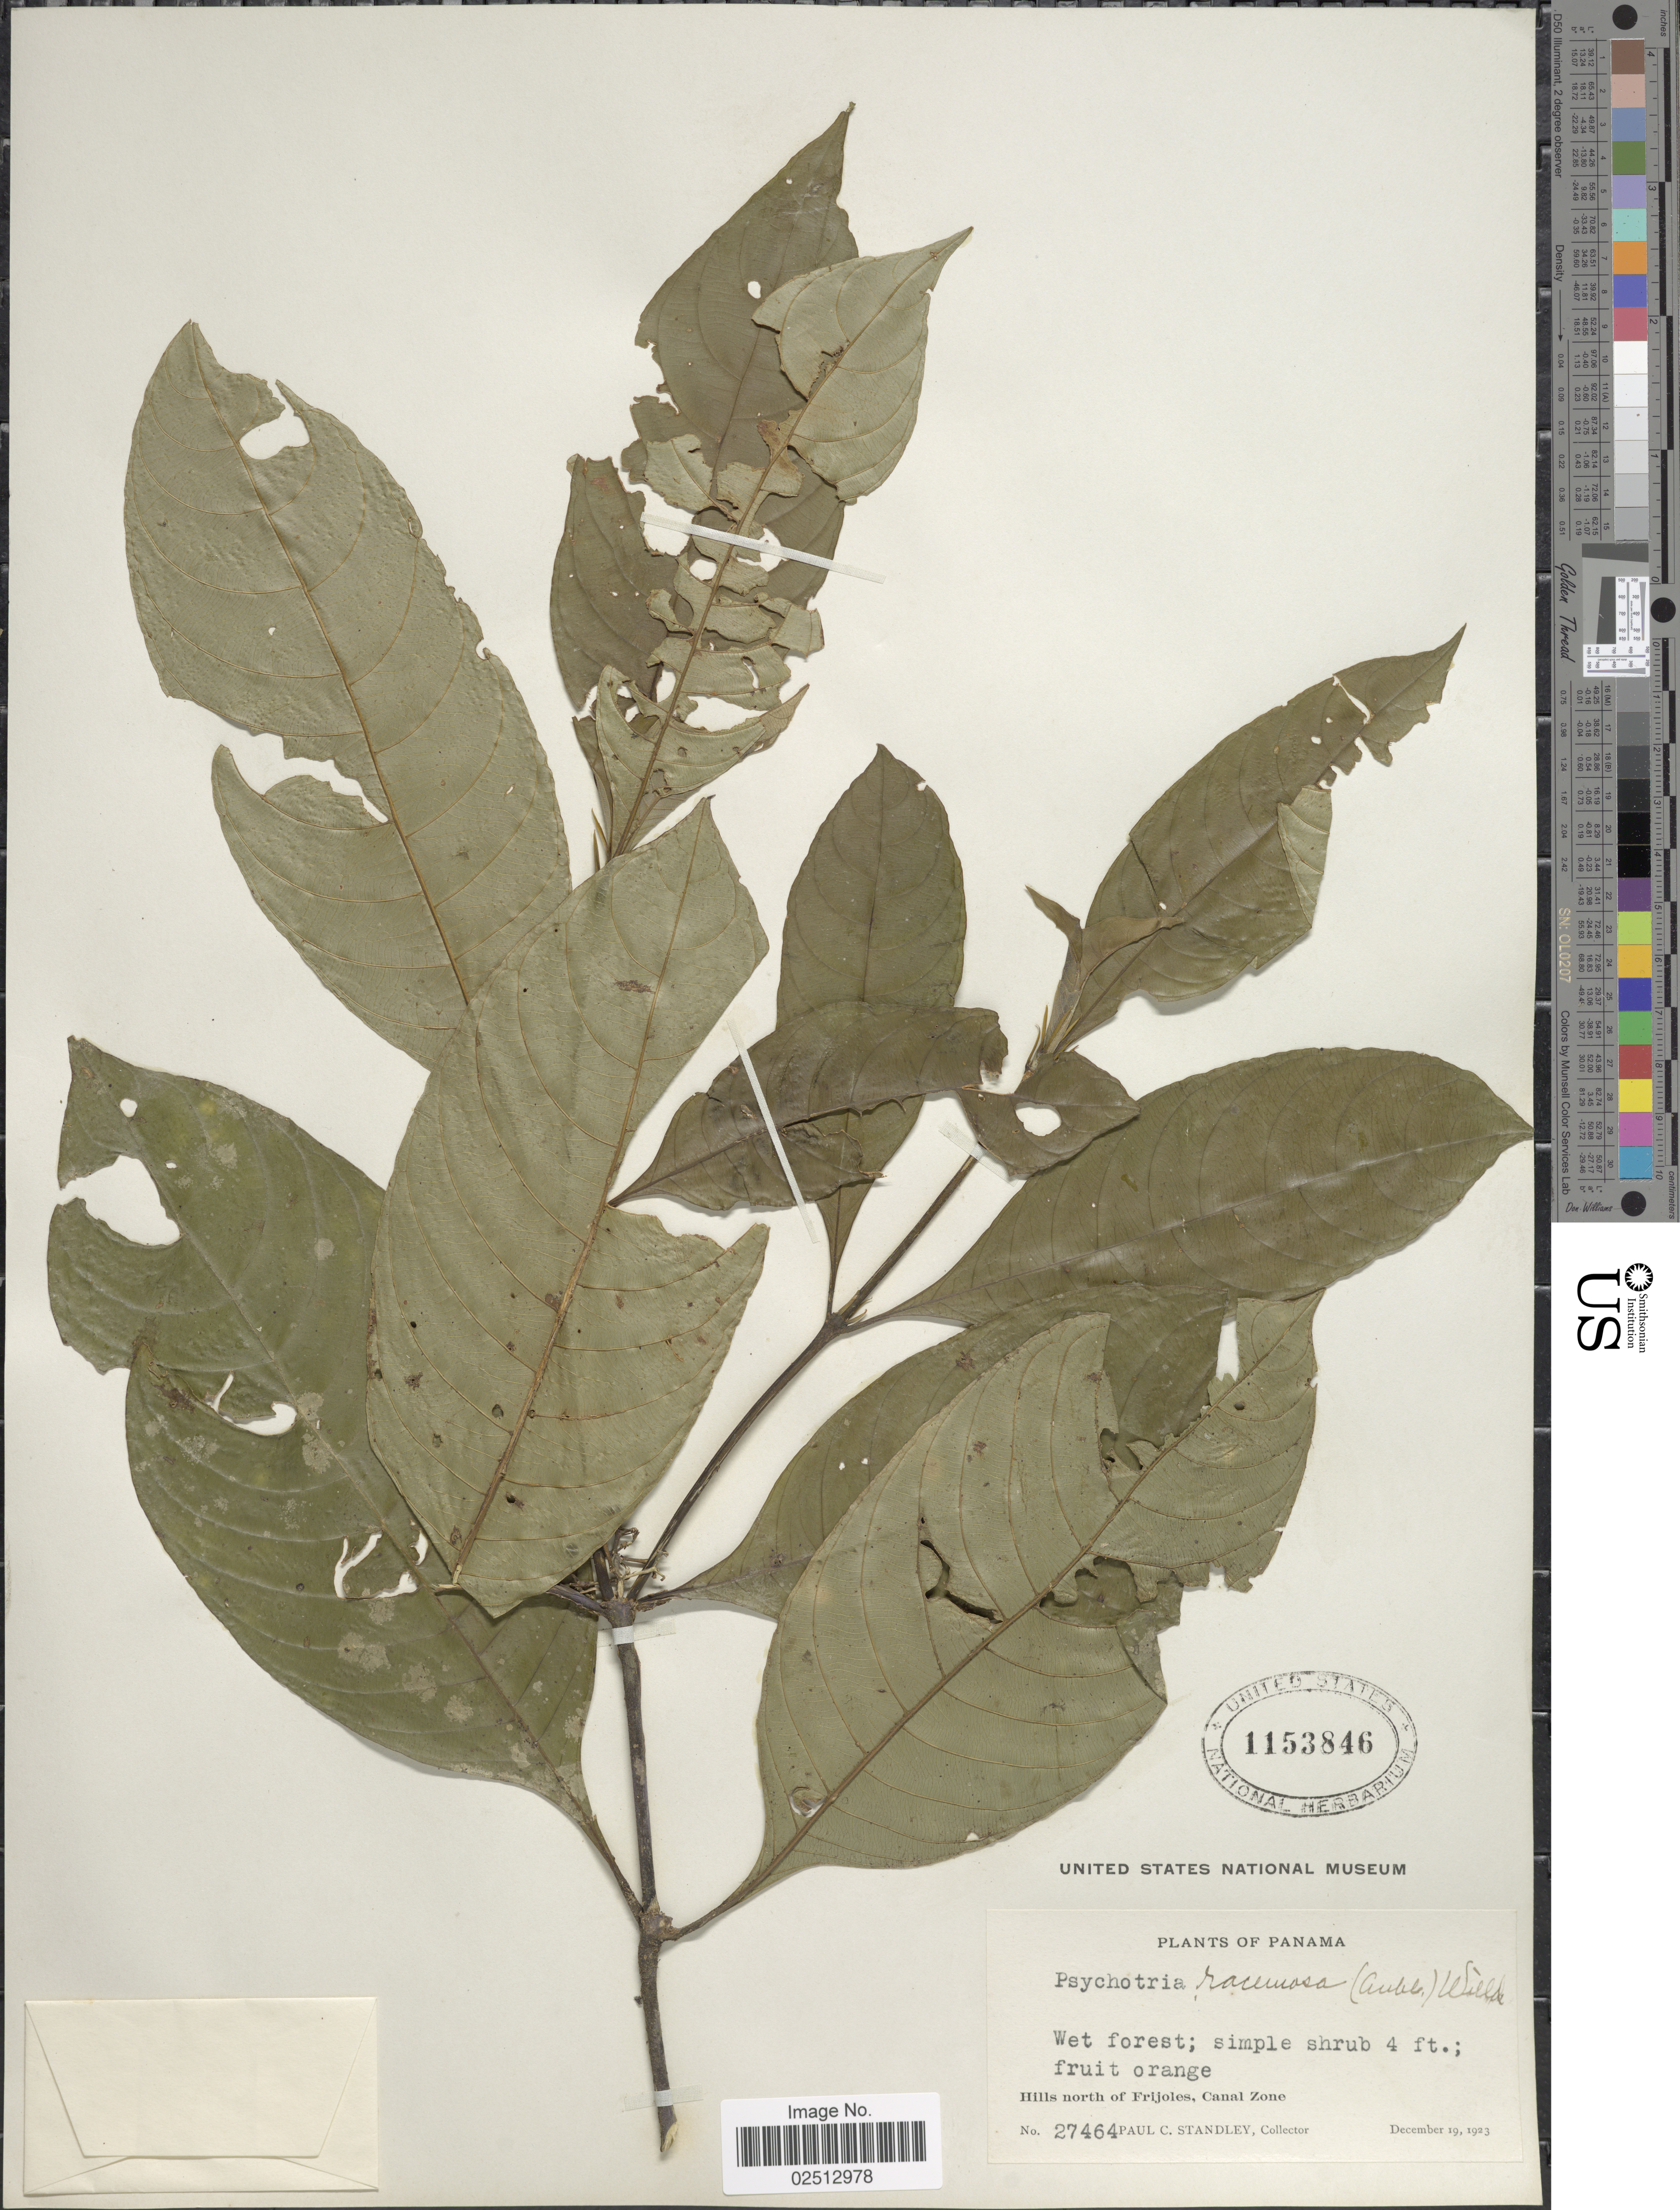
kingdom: Plantae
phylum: Tracheophyta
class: Magnoliopsida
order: Gentianales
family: Rubiaceae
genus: Psychotria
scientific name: Psychotria racemosa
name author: (Aubl.) Raeuschel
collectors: P. C. Standley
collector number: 27464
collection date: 1923-12-19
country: Panama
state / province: Colón / Panamá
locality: Hills north of Frijoles, Canal Zone.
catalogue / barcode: US 1153846